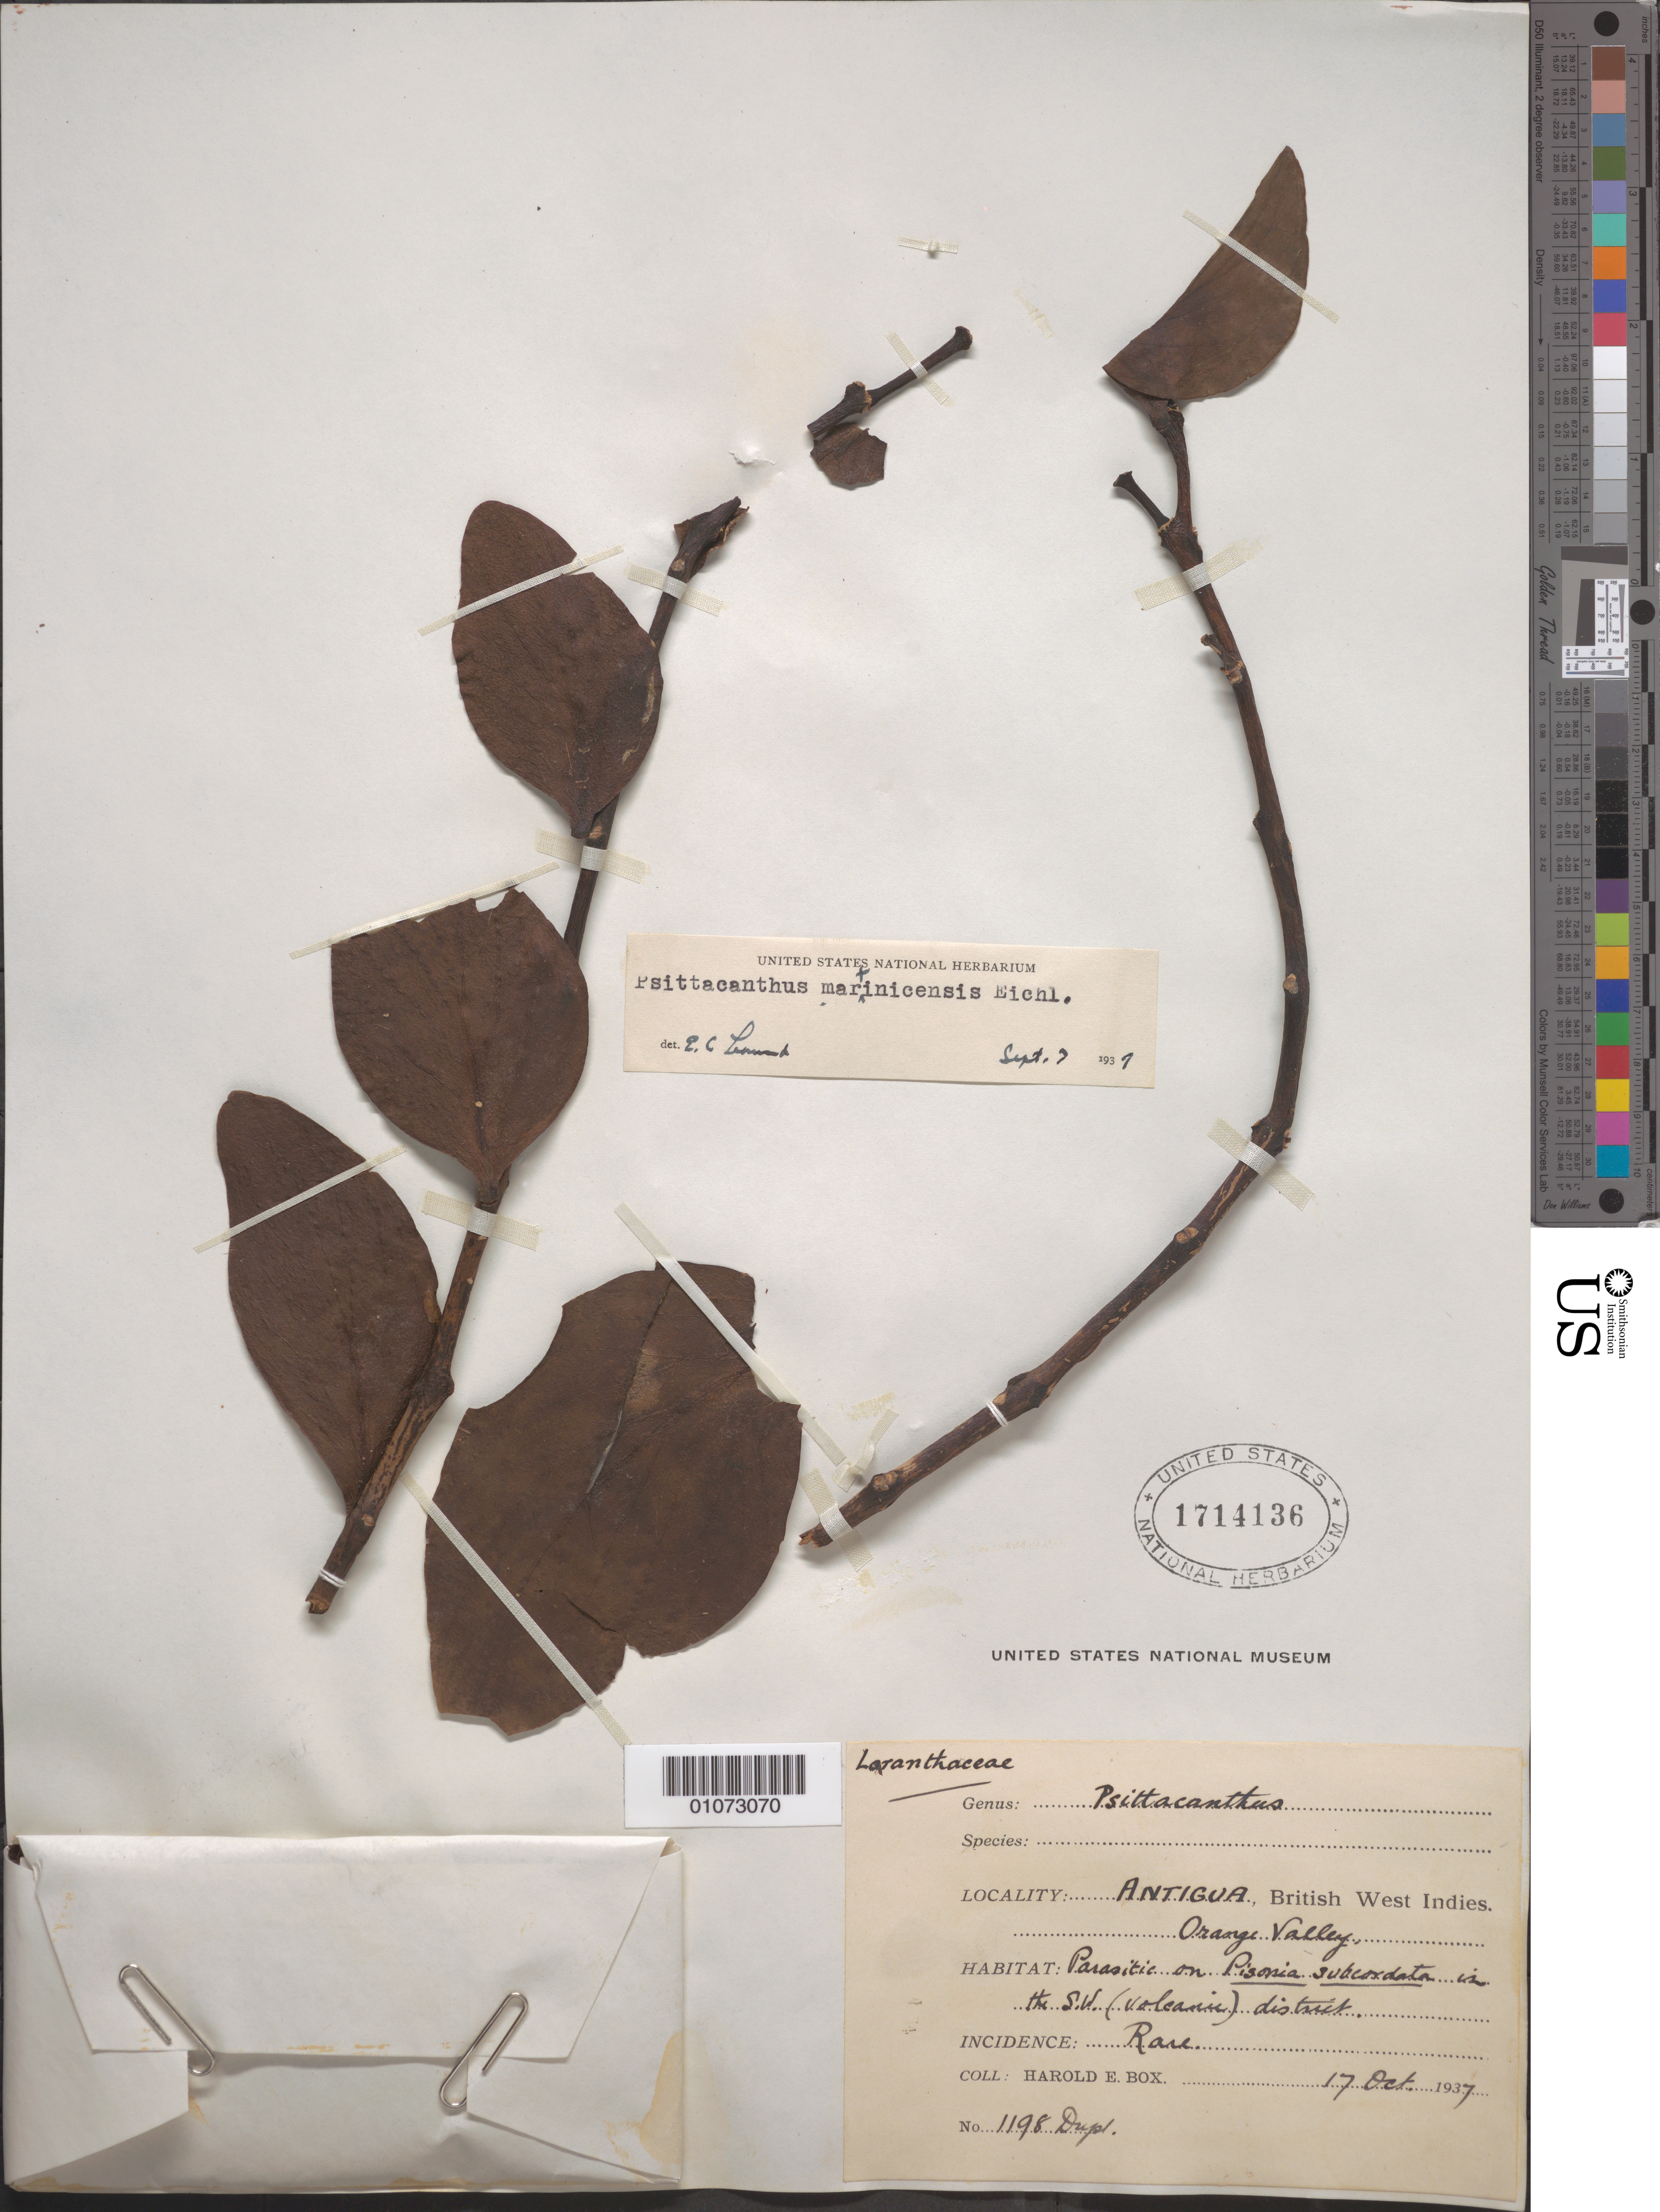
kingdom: Plantae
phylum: Tracheophyta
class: Magnoliopsida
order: Santalales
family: Loranthaceae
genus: Psittacanthus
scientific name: Psittacanthus martinicensis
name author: (C. Presl ex Schult. f.) Eichler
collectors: H. E. Box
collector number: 1198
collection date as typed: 17 Oct 1937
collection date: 1937-10-17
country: Antigua and Barbuda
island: Antigua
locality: British West Indies.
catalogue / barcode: US 1714136